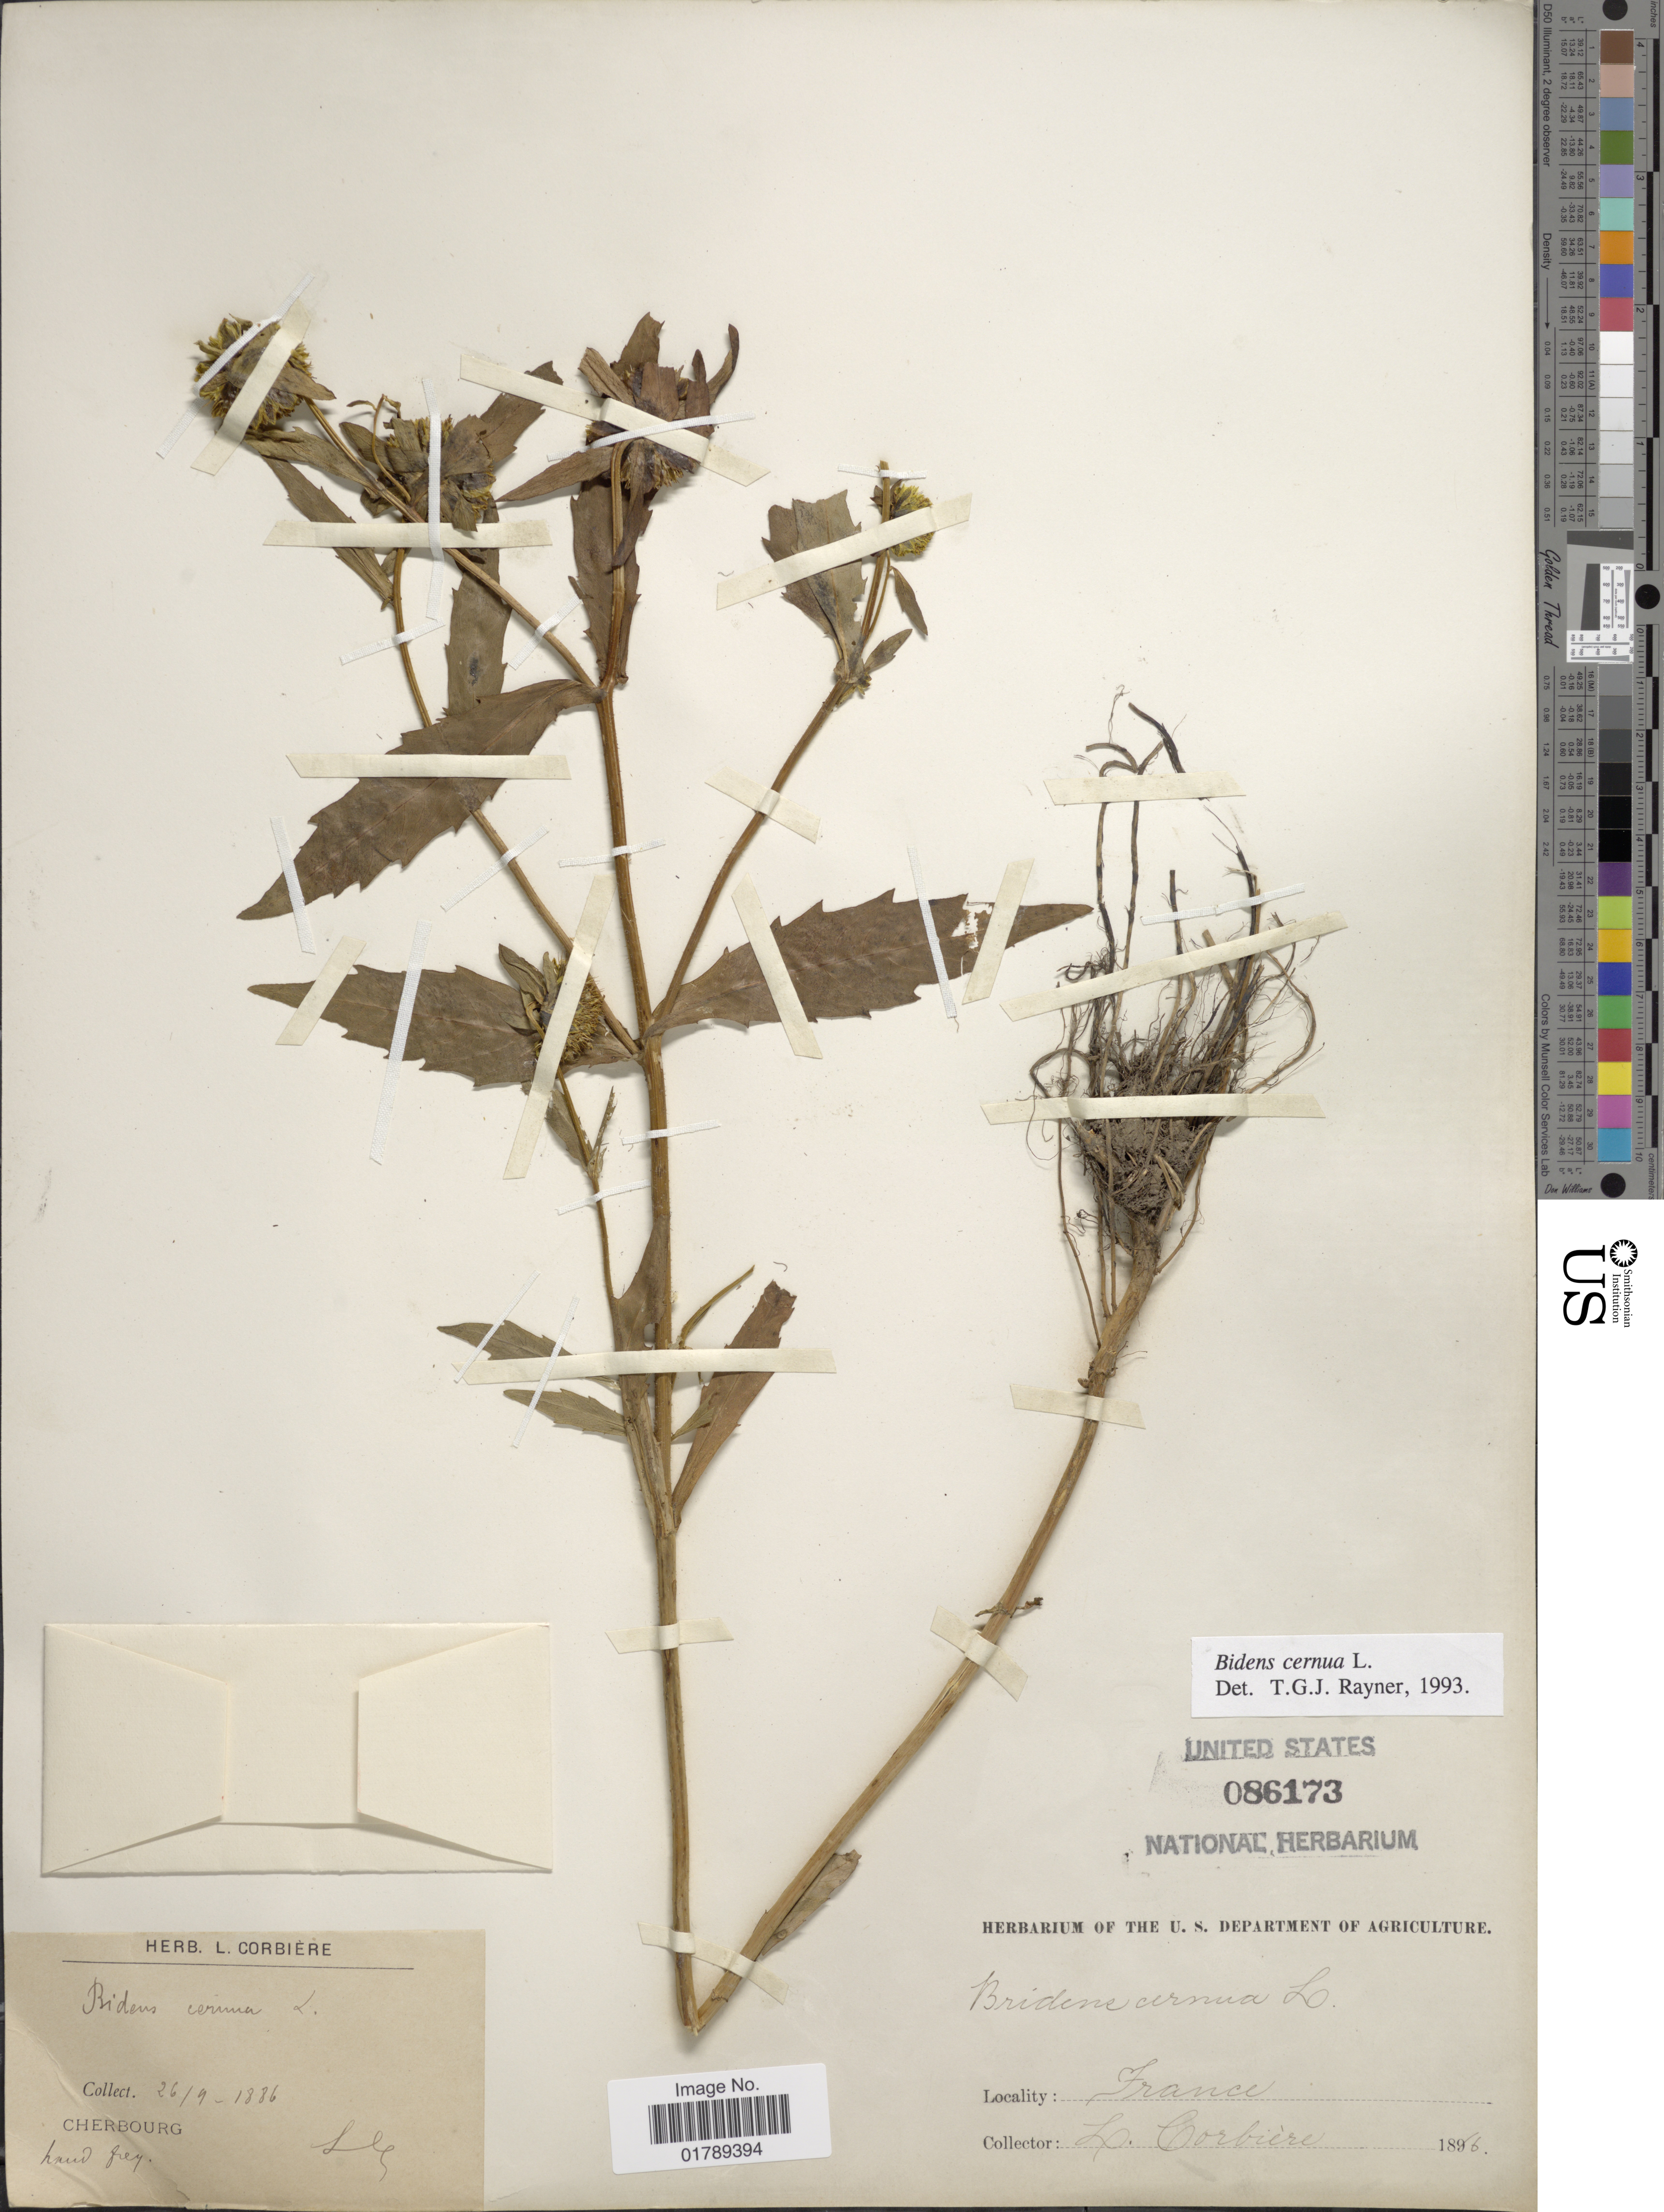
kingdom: Plantae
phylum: Tracheophyta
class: Magnoliopsida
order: Asterales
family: Asteraceae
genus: Bidens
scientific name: Bidens cernua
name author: L.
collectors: L. Corbière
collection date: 1886-09-26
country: France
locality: Cherbourg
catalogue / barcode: US 86173